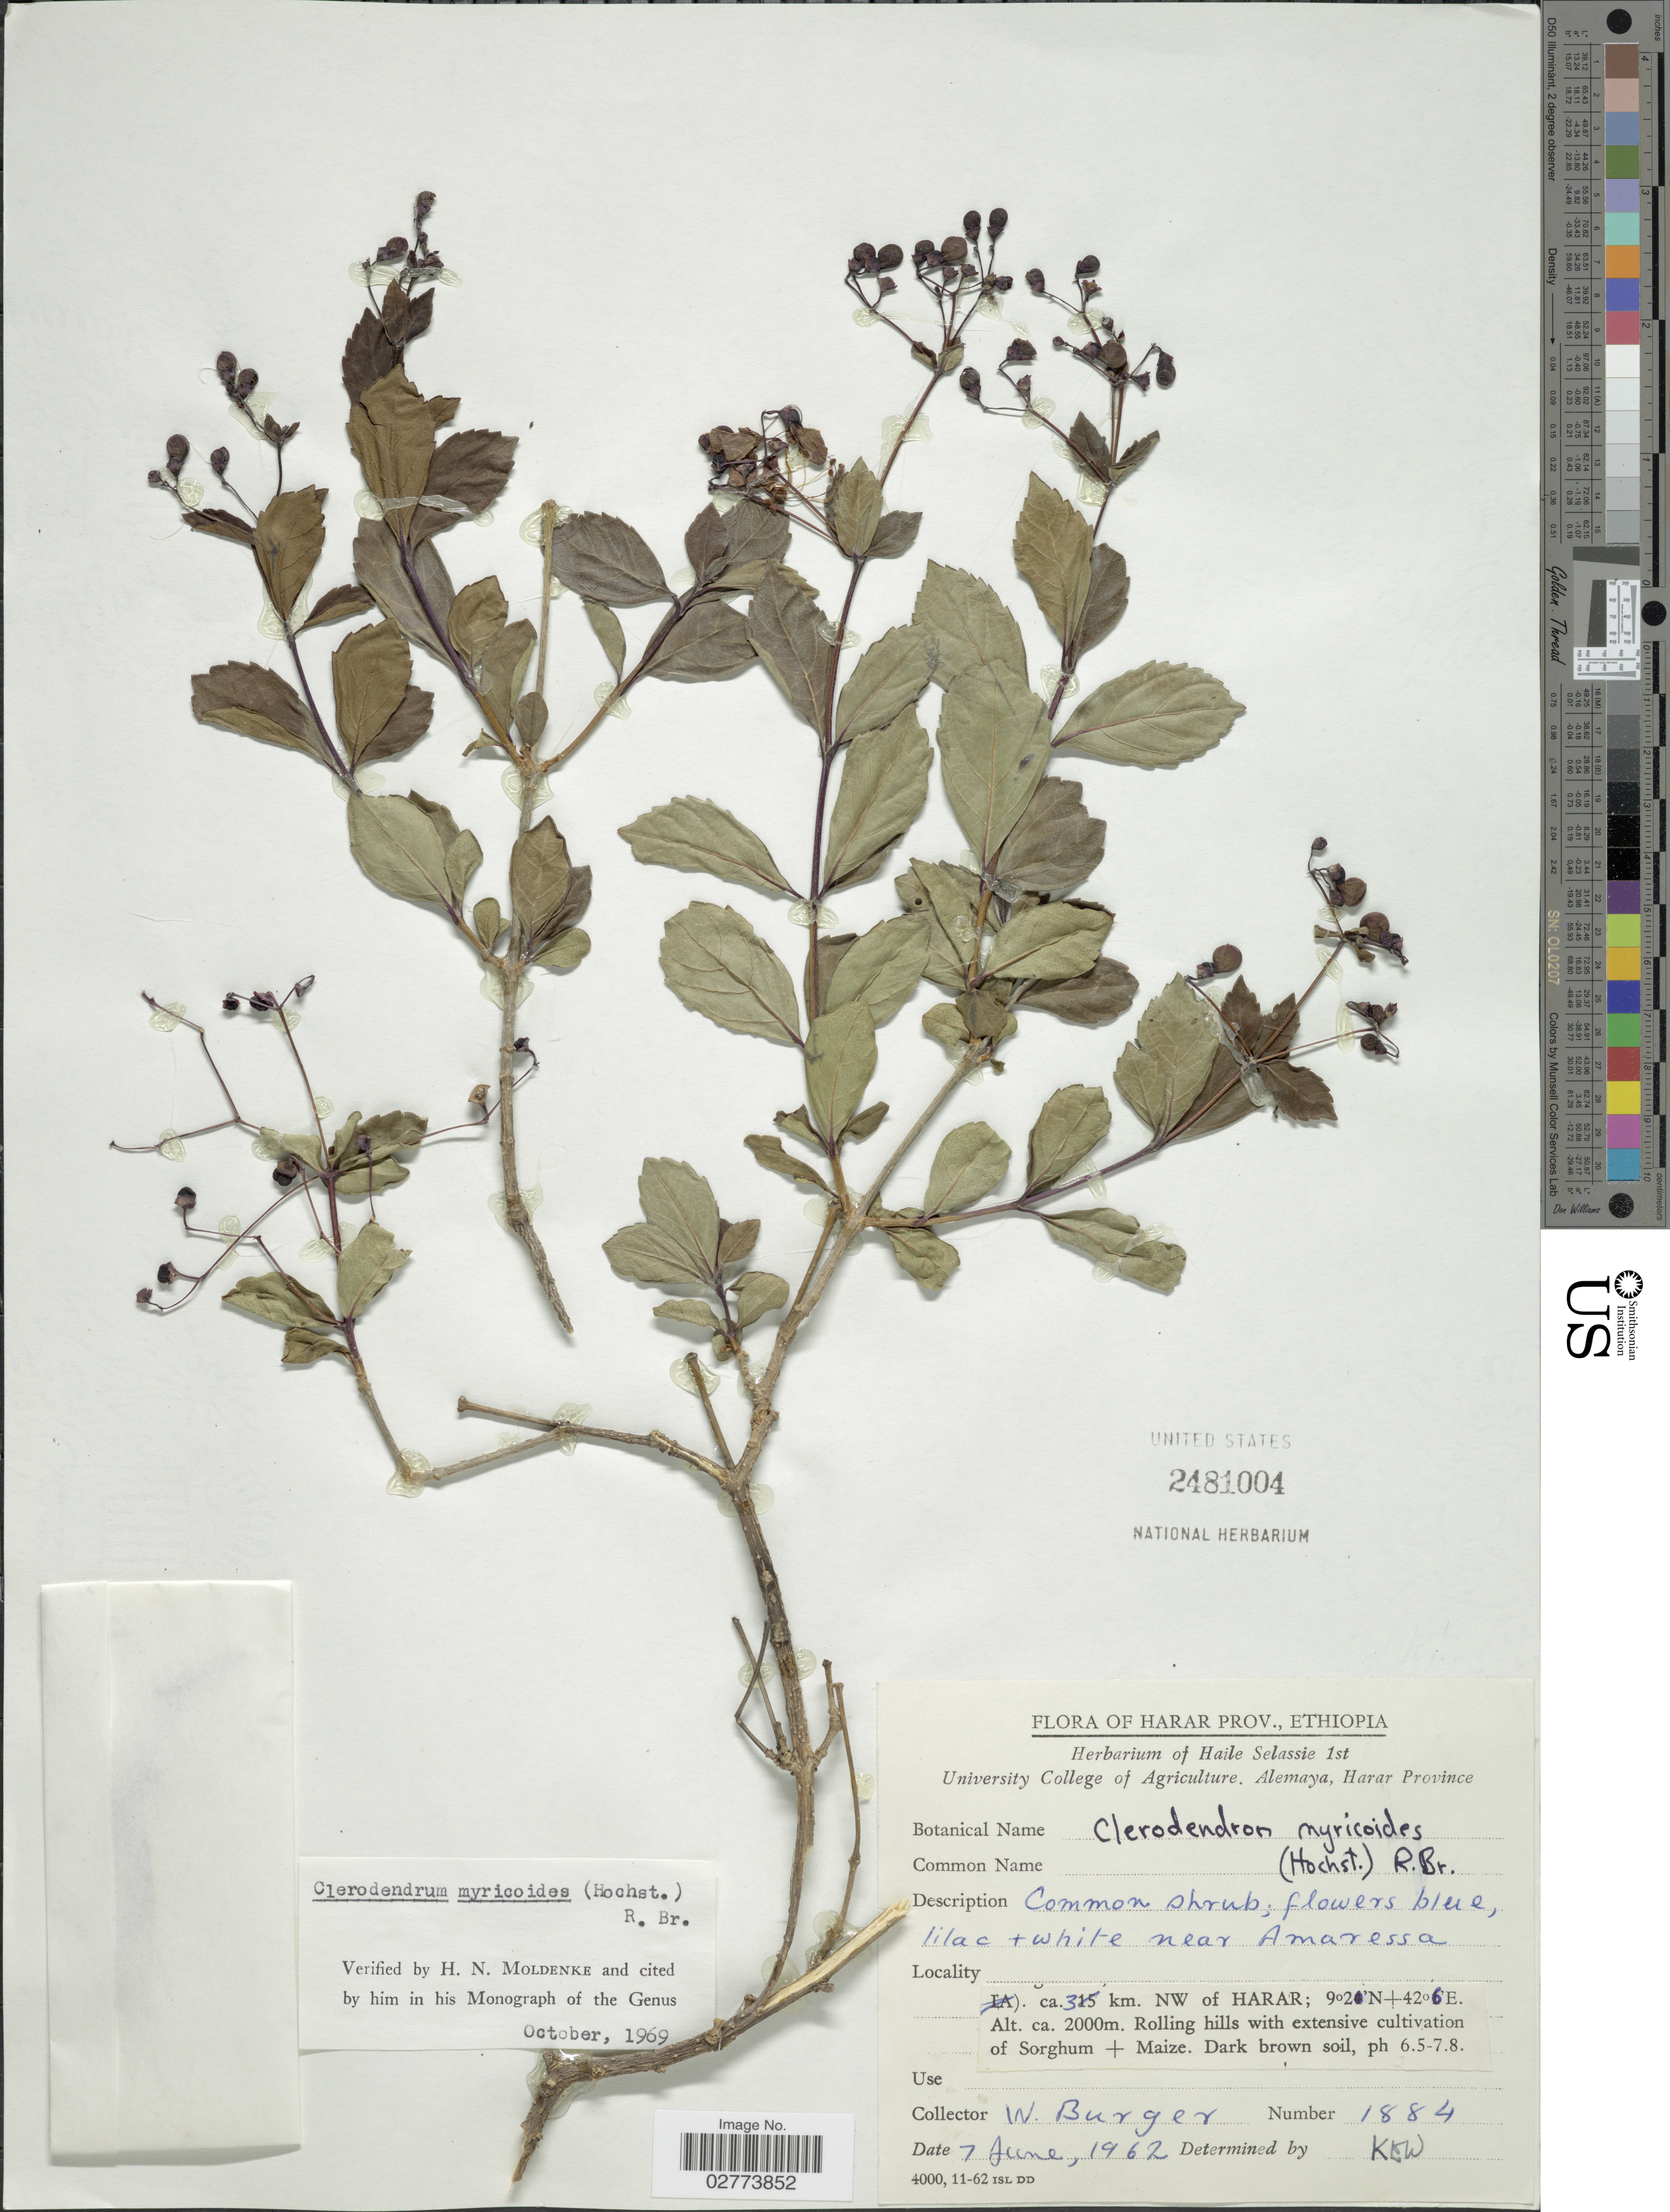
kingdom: Plantae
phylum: Tracheophyta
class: Magnoliopsida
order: Lamiales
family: Lamiaceae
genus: Clerodendrum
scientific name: Clerodendrum myricoides var. myricoides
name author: (Hochst.) R. Br. ex Vatke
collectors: W. Burger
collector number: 1884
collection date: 1962-06-07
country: Ethiopia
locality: Harar Prov. Ca. 3 km. NW of Harar.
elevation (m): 2000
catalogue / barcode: US 2481004